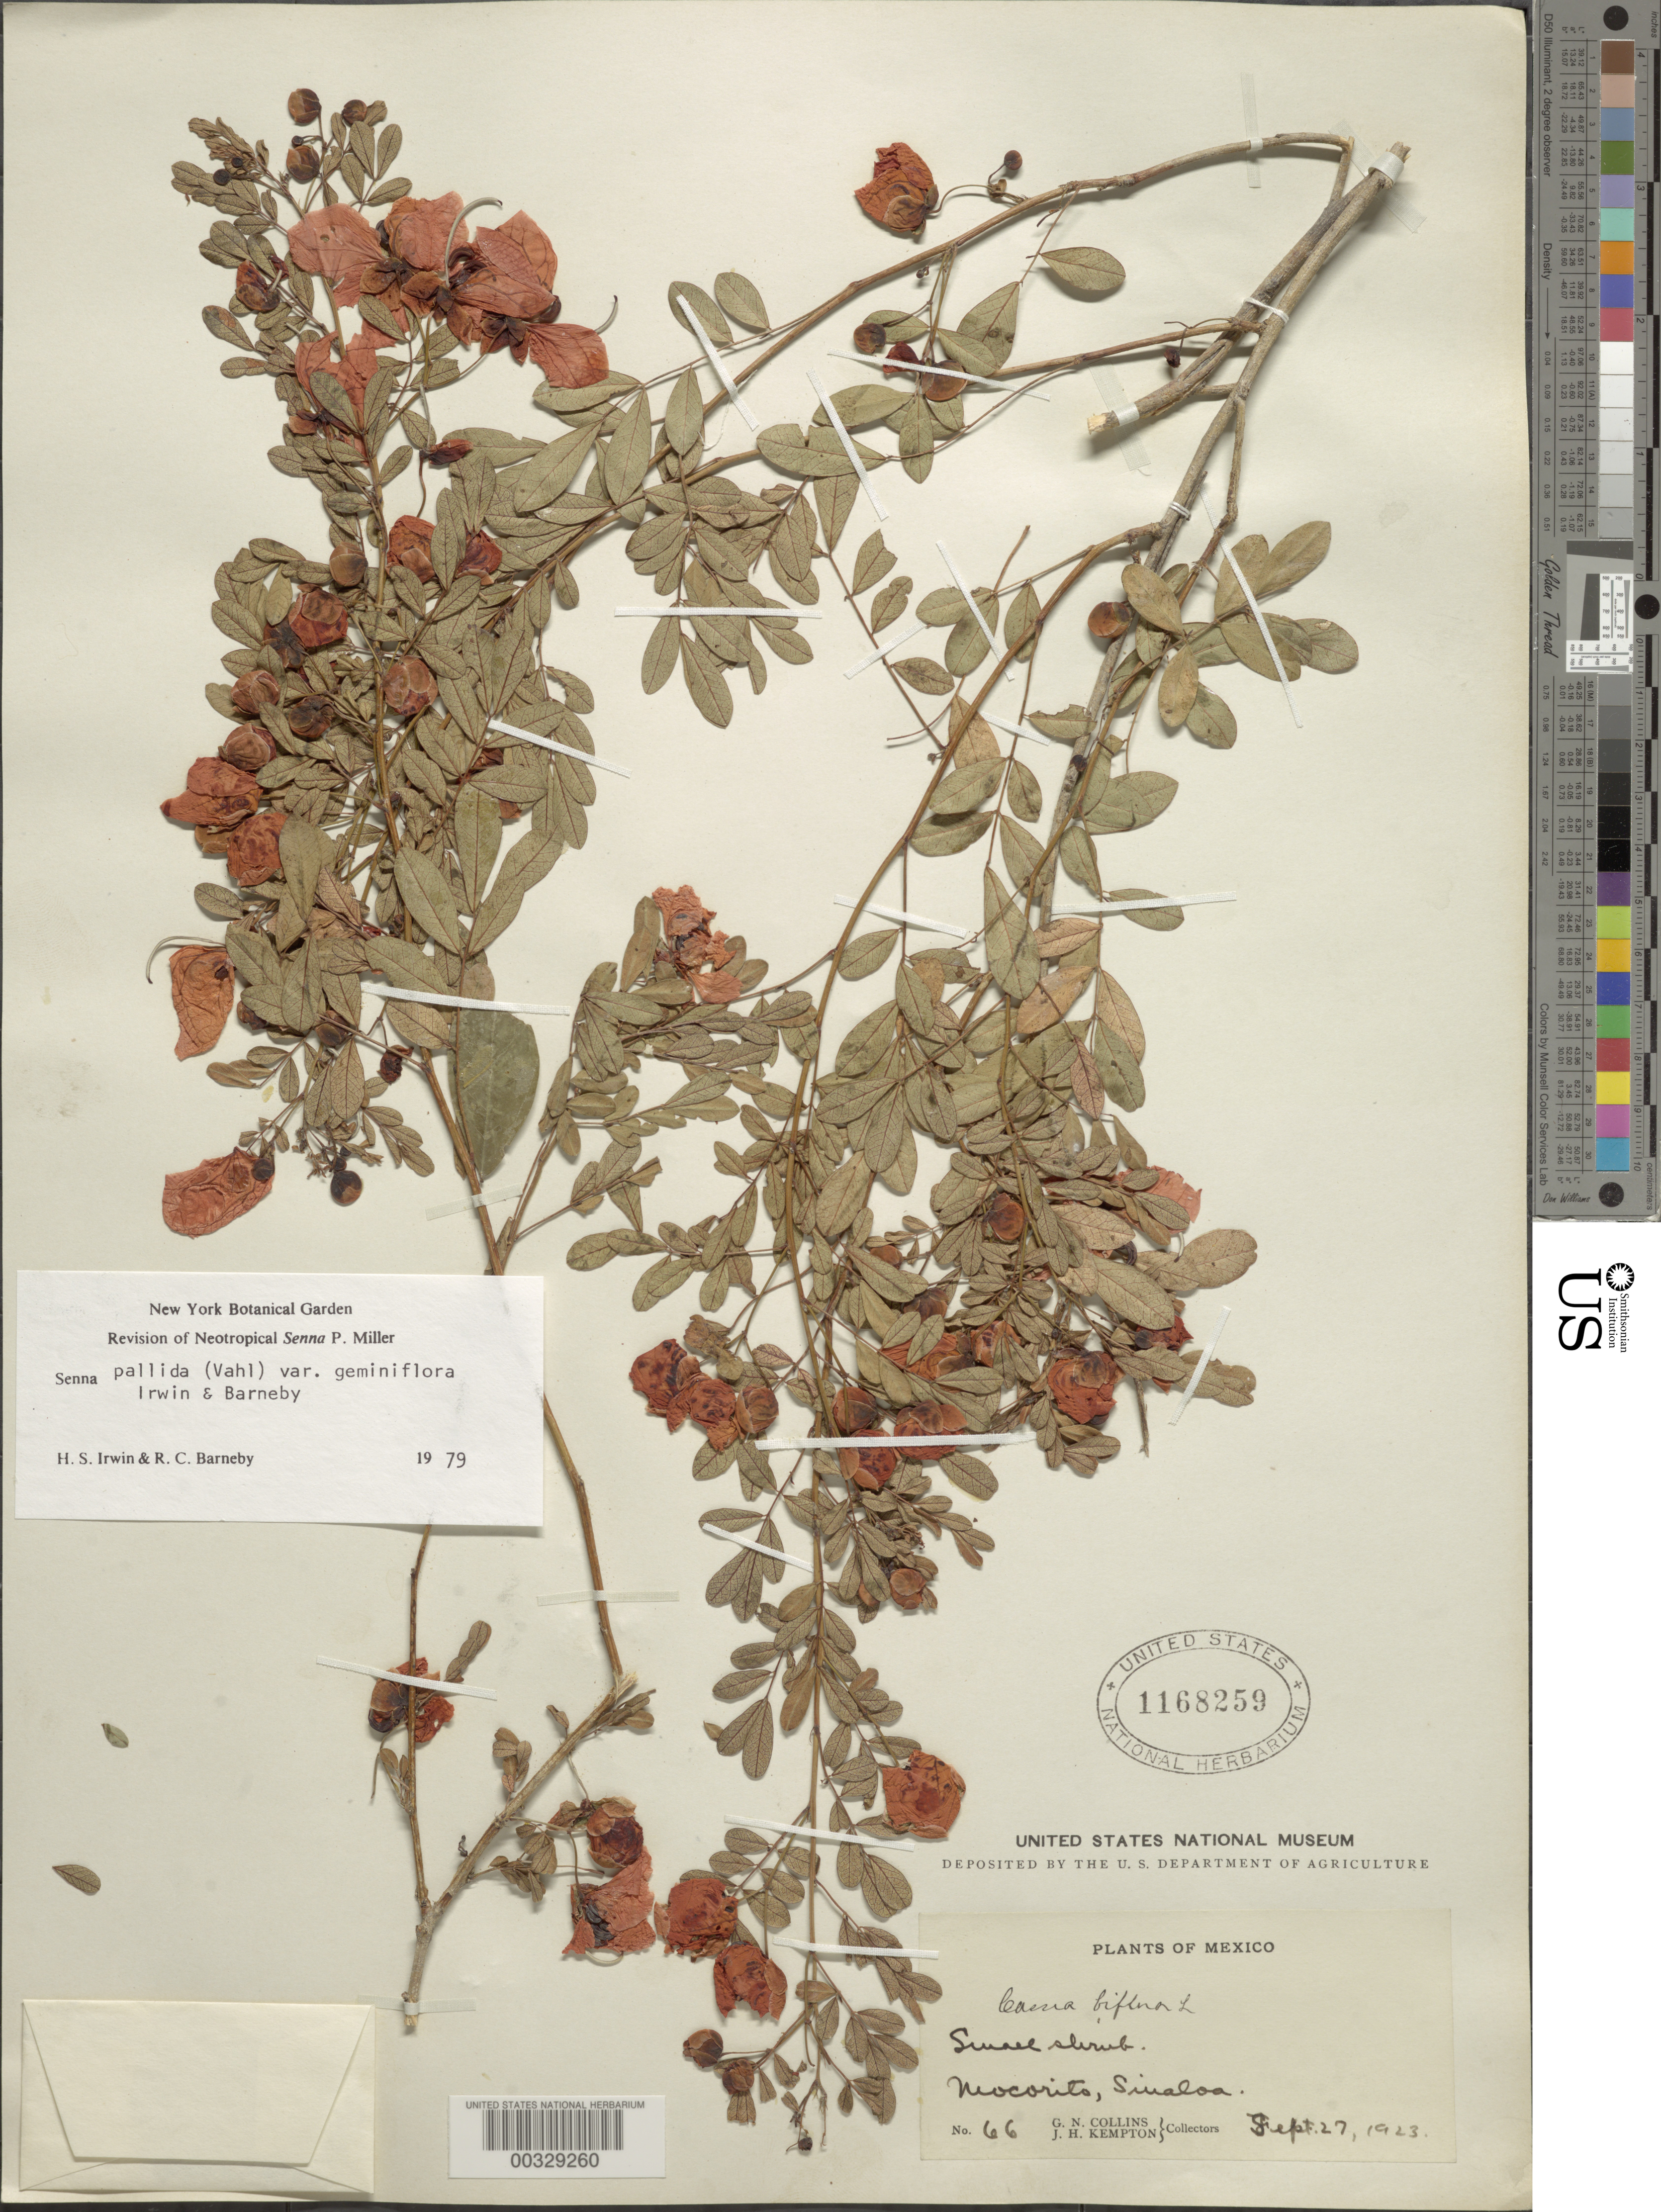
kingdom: Plantae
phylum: Tracheophyta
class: Magnoliopsida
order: Fabales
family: Fabaceae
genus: Senna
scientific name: Senna pallida var. geminiflora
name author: H.S. Irwin & Barneby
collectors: G. Collins & J. H. Kempton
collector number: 66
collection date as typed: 27 Sep 1923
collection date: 1923-09-27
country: Mexico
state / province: Sinaloa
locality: Mocorito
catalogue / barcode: US 1168259